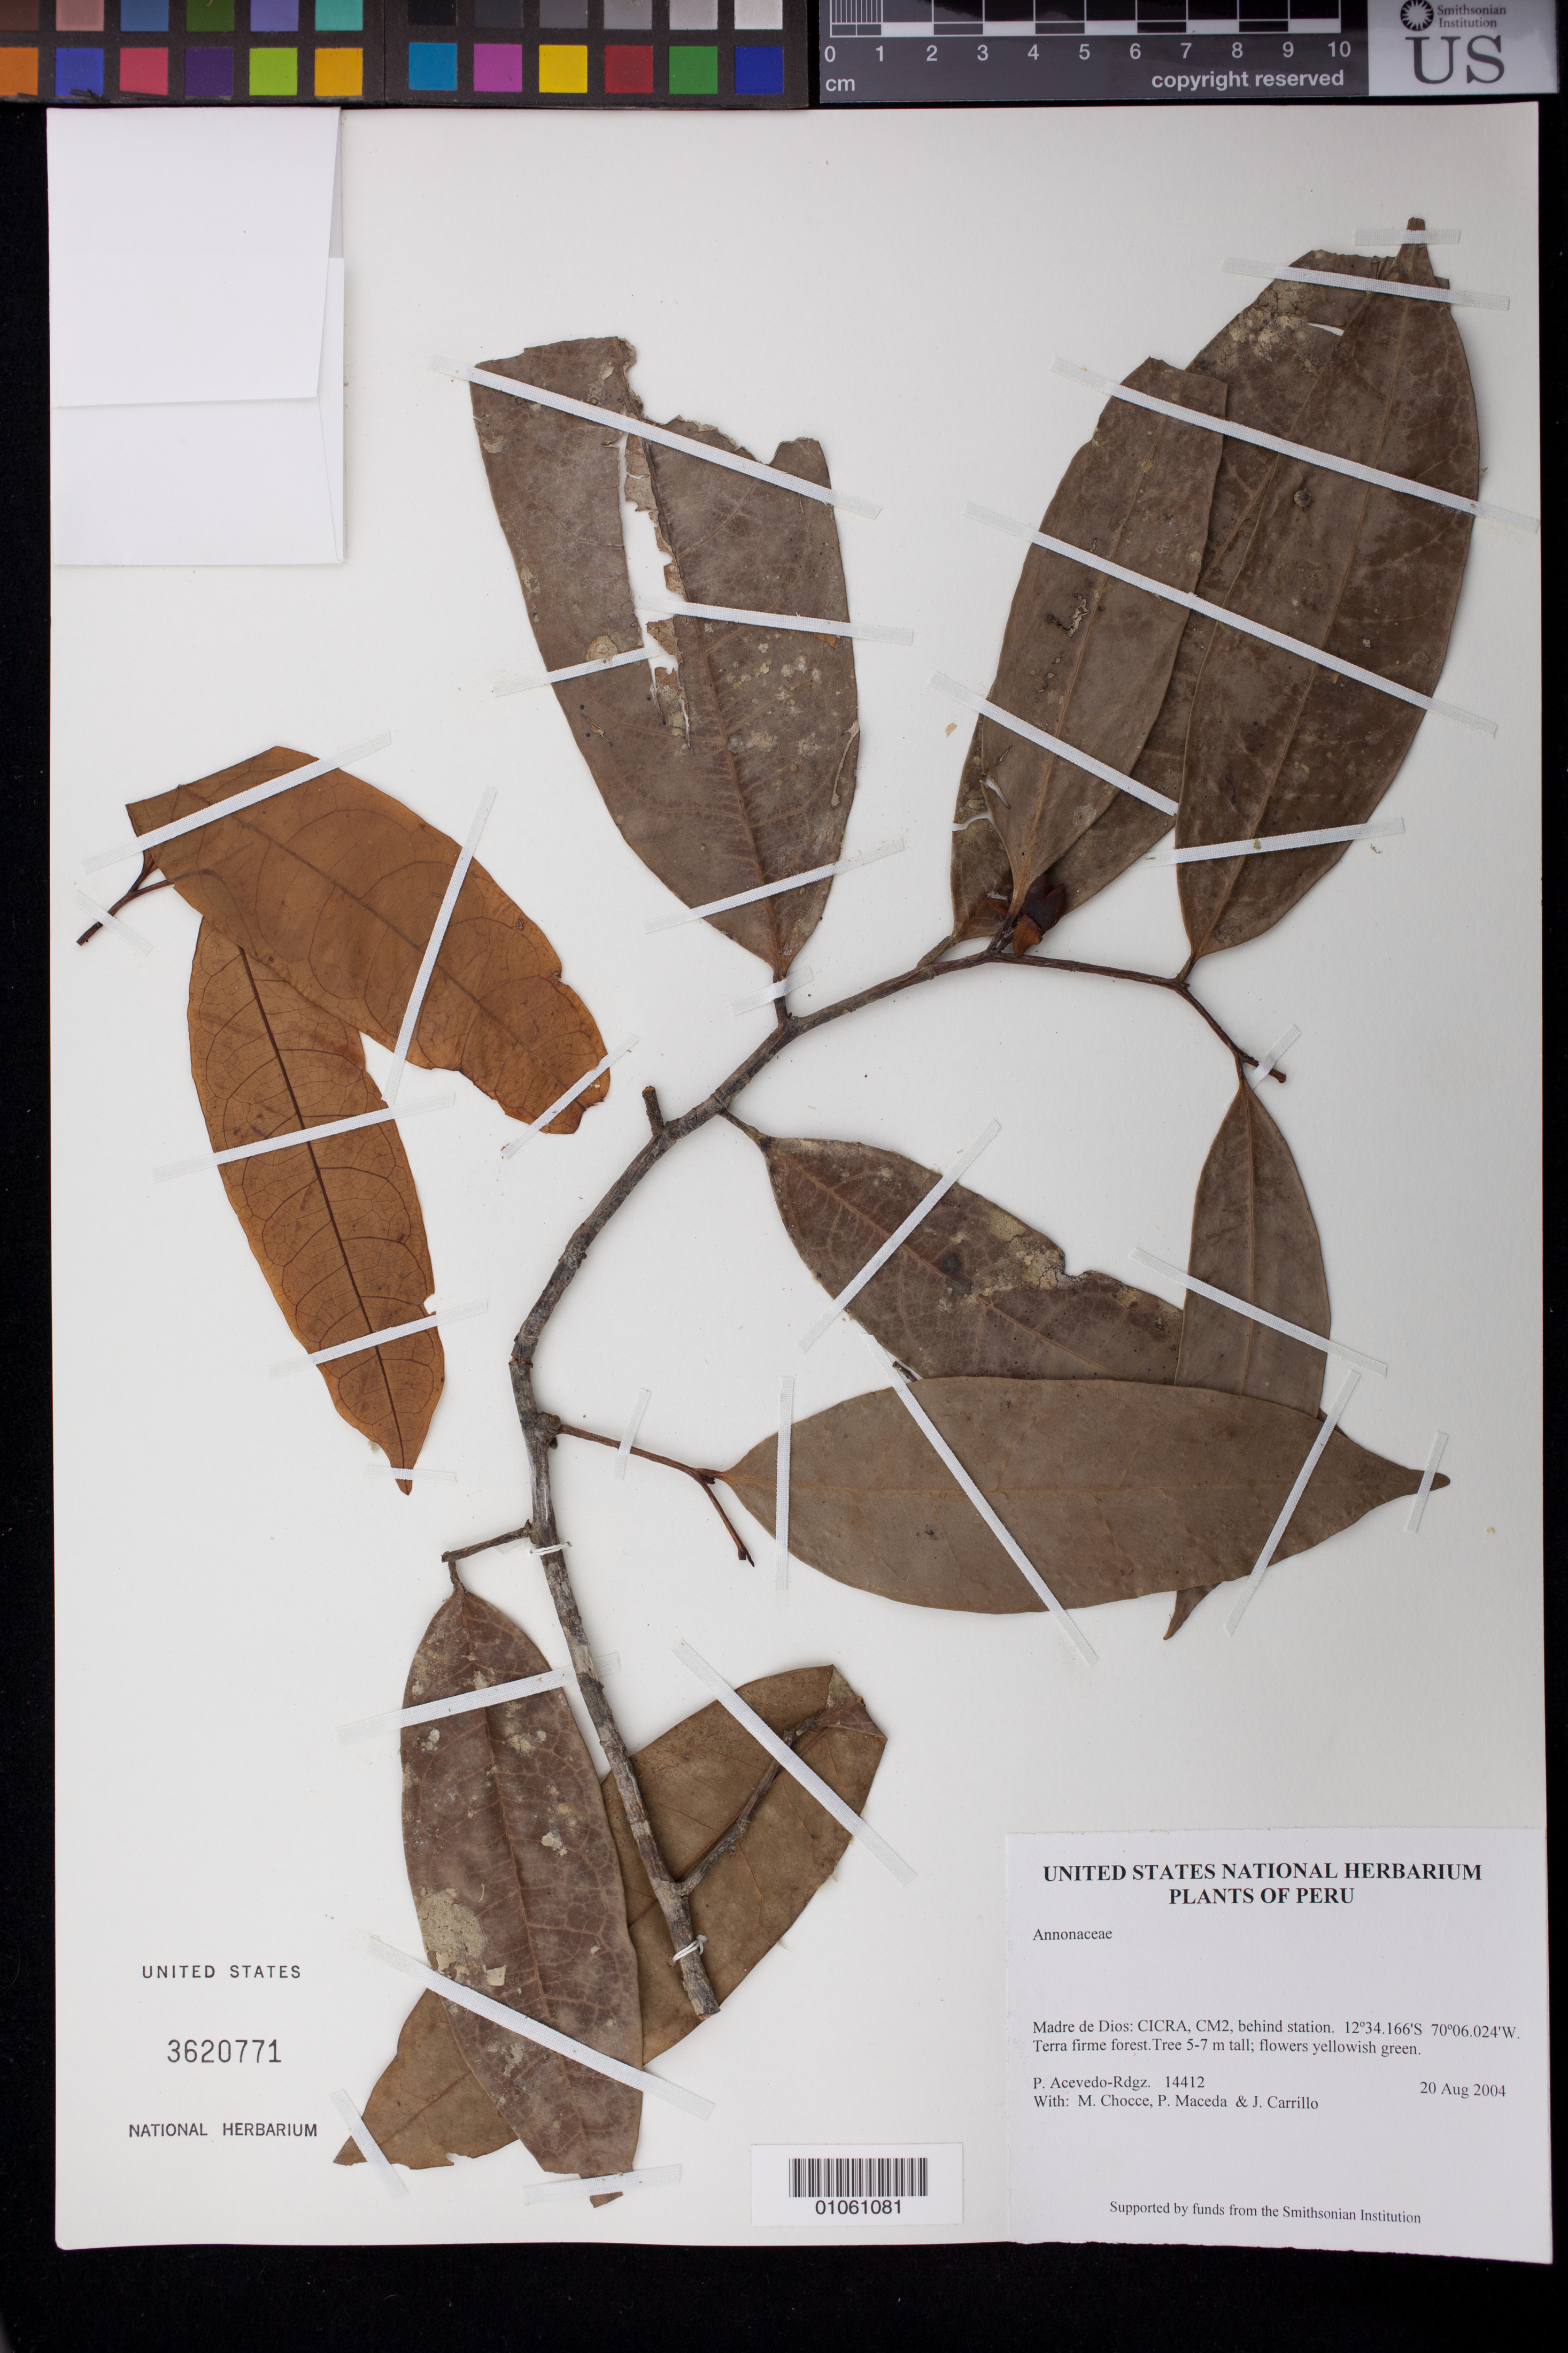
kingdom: Plantae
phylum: Tracheophyta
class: Magnoliopsida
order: Magnoliales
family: Annonaceae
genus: Trigynaea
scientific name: Trigynaea sp.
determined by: Maas, Paul J. M.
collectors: P. Acevedo-Rodr., M. Chocce, P. Maceda & J. Carrillo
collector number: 14412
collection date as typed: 20 Aug 2004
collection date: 2004-08-20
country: Peru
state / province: Madre de Dios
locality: Madre de Dios: CICRA, CM2, behind station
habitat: Terra firme forest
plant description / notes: US, NY, K, MO, F, P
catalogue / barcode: US 3620771